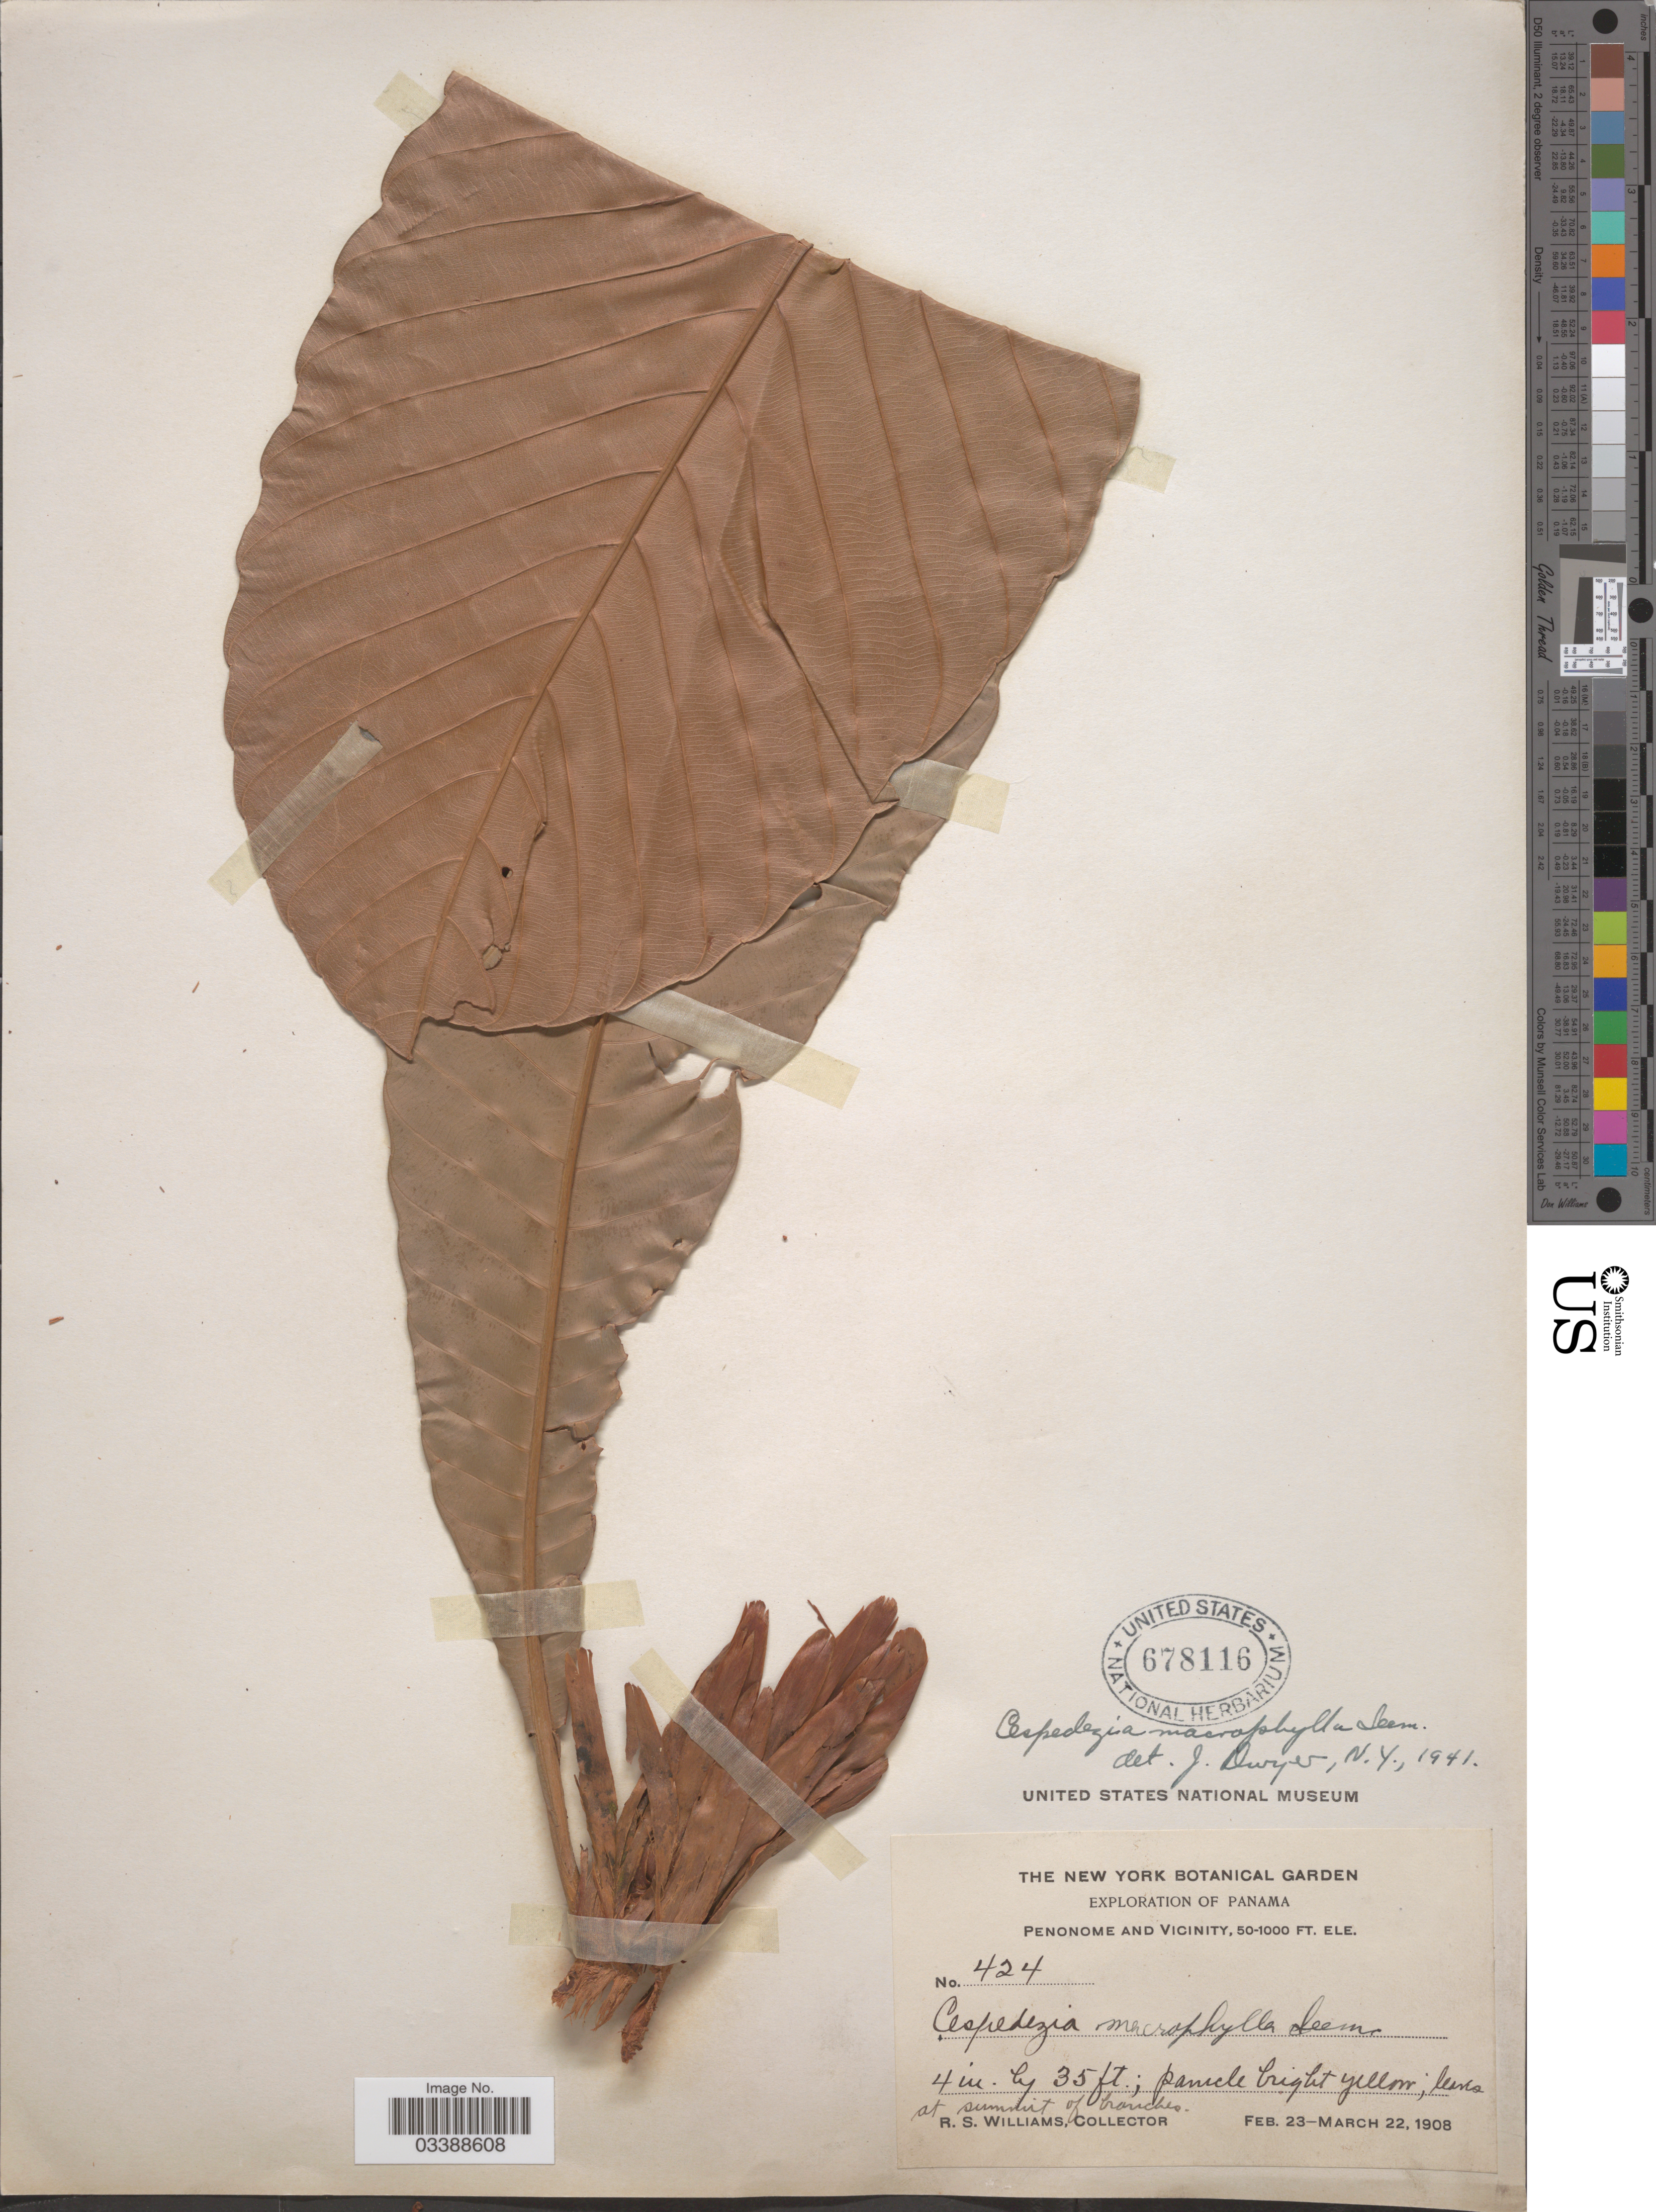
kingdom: Plantae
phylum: Tracheophyta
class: Magnoliopsida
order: Malpighiales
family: Ochnaceae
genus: Cespedesia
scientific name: Cespedesia macrophylla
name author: Seem.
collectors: R. S. Williams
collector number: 424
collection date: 1908-02-23/1908-03-22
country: Panama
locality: Penonome and vicinity.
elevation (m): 15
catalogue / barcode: US 678116